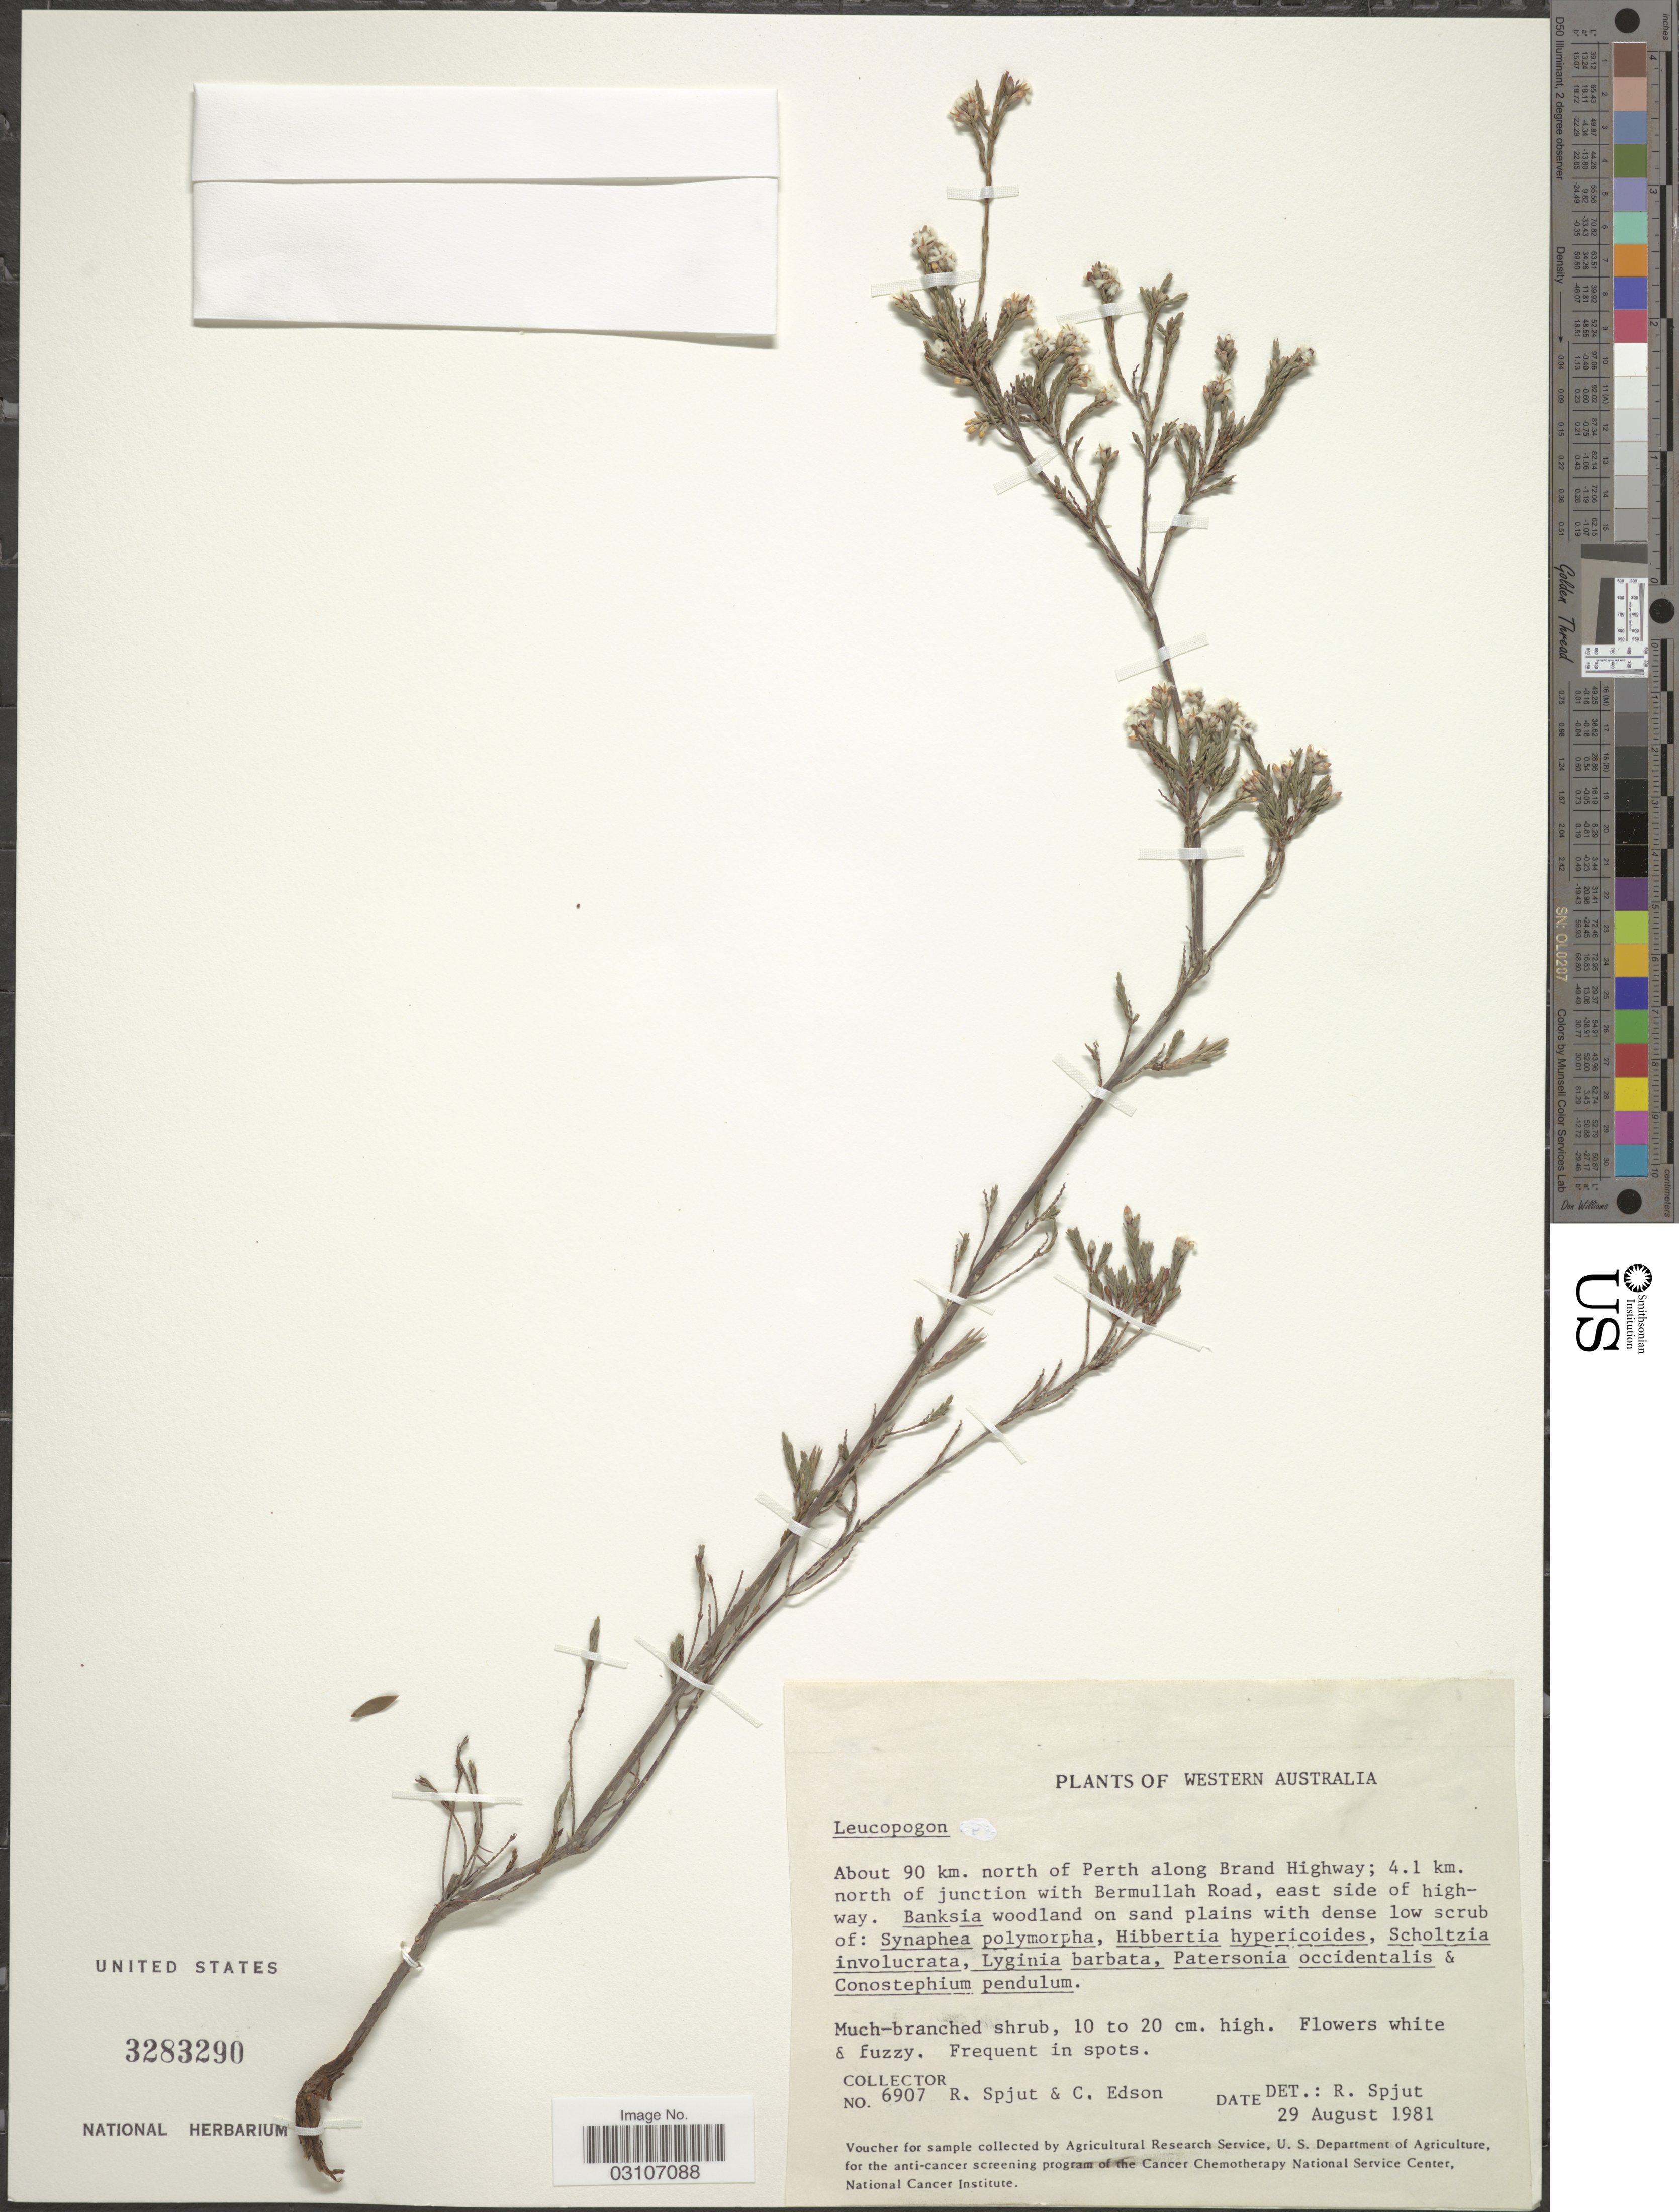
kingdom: Plantae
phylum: Tracheophyta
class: Magnoliopsida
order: Ericales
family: Ericaceae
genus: Leucopogon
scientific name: Leucopogon sp.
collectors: R. Spjut & C. Edson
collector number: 6907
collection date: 1981-08-29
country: Australia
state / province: Western Australia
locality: About 90 km. north of Perth along Brand Highway; 4.1 km. north of junction with Bermullah Road, east side of highway.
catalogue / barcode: US 3283290